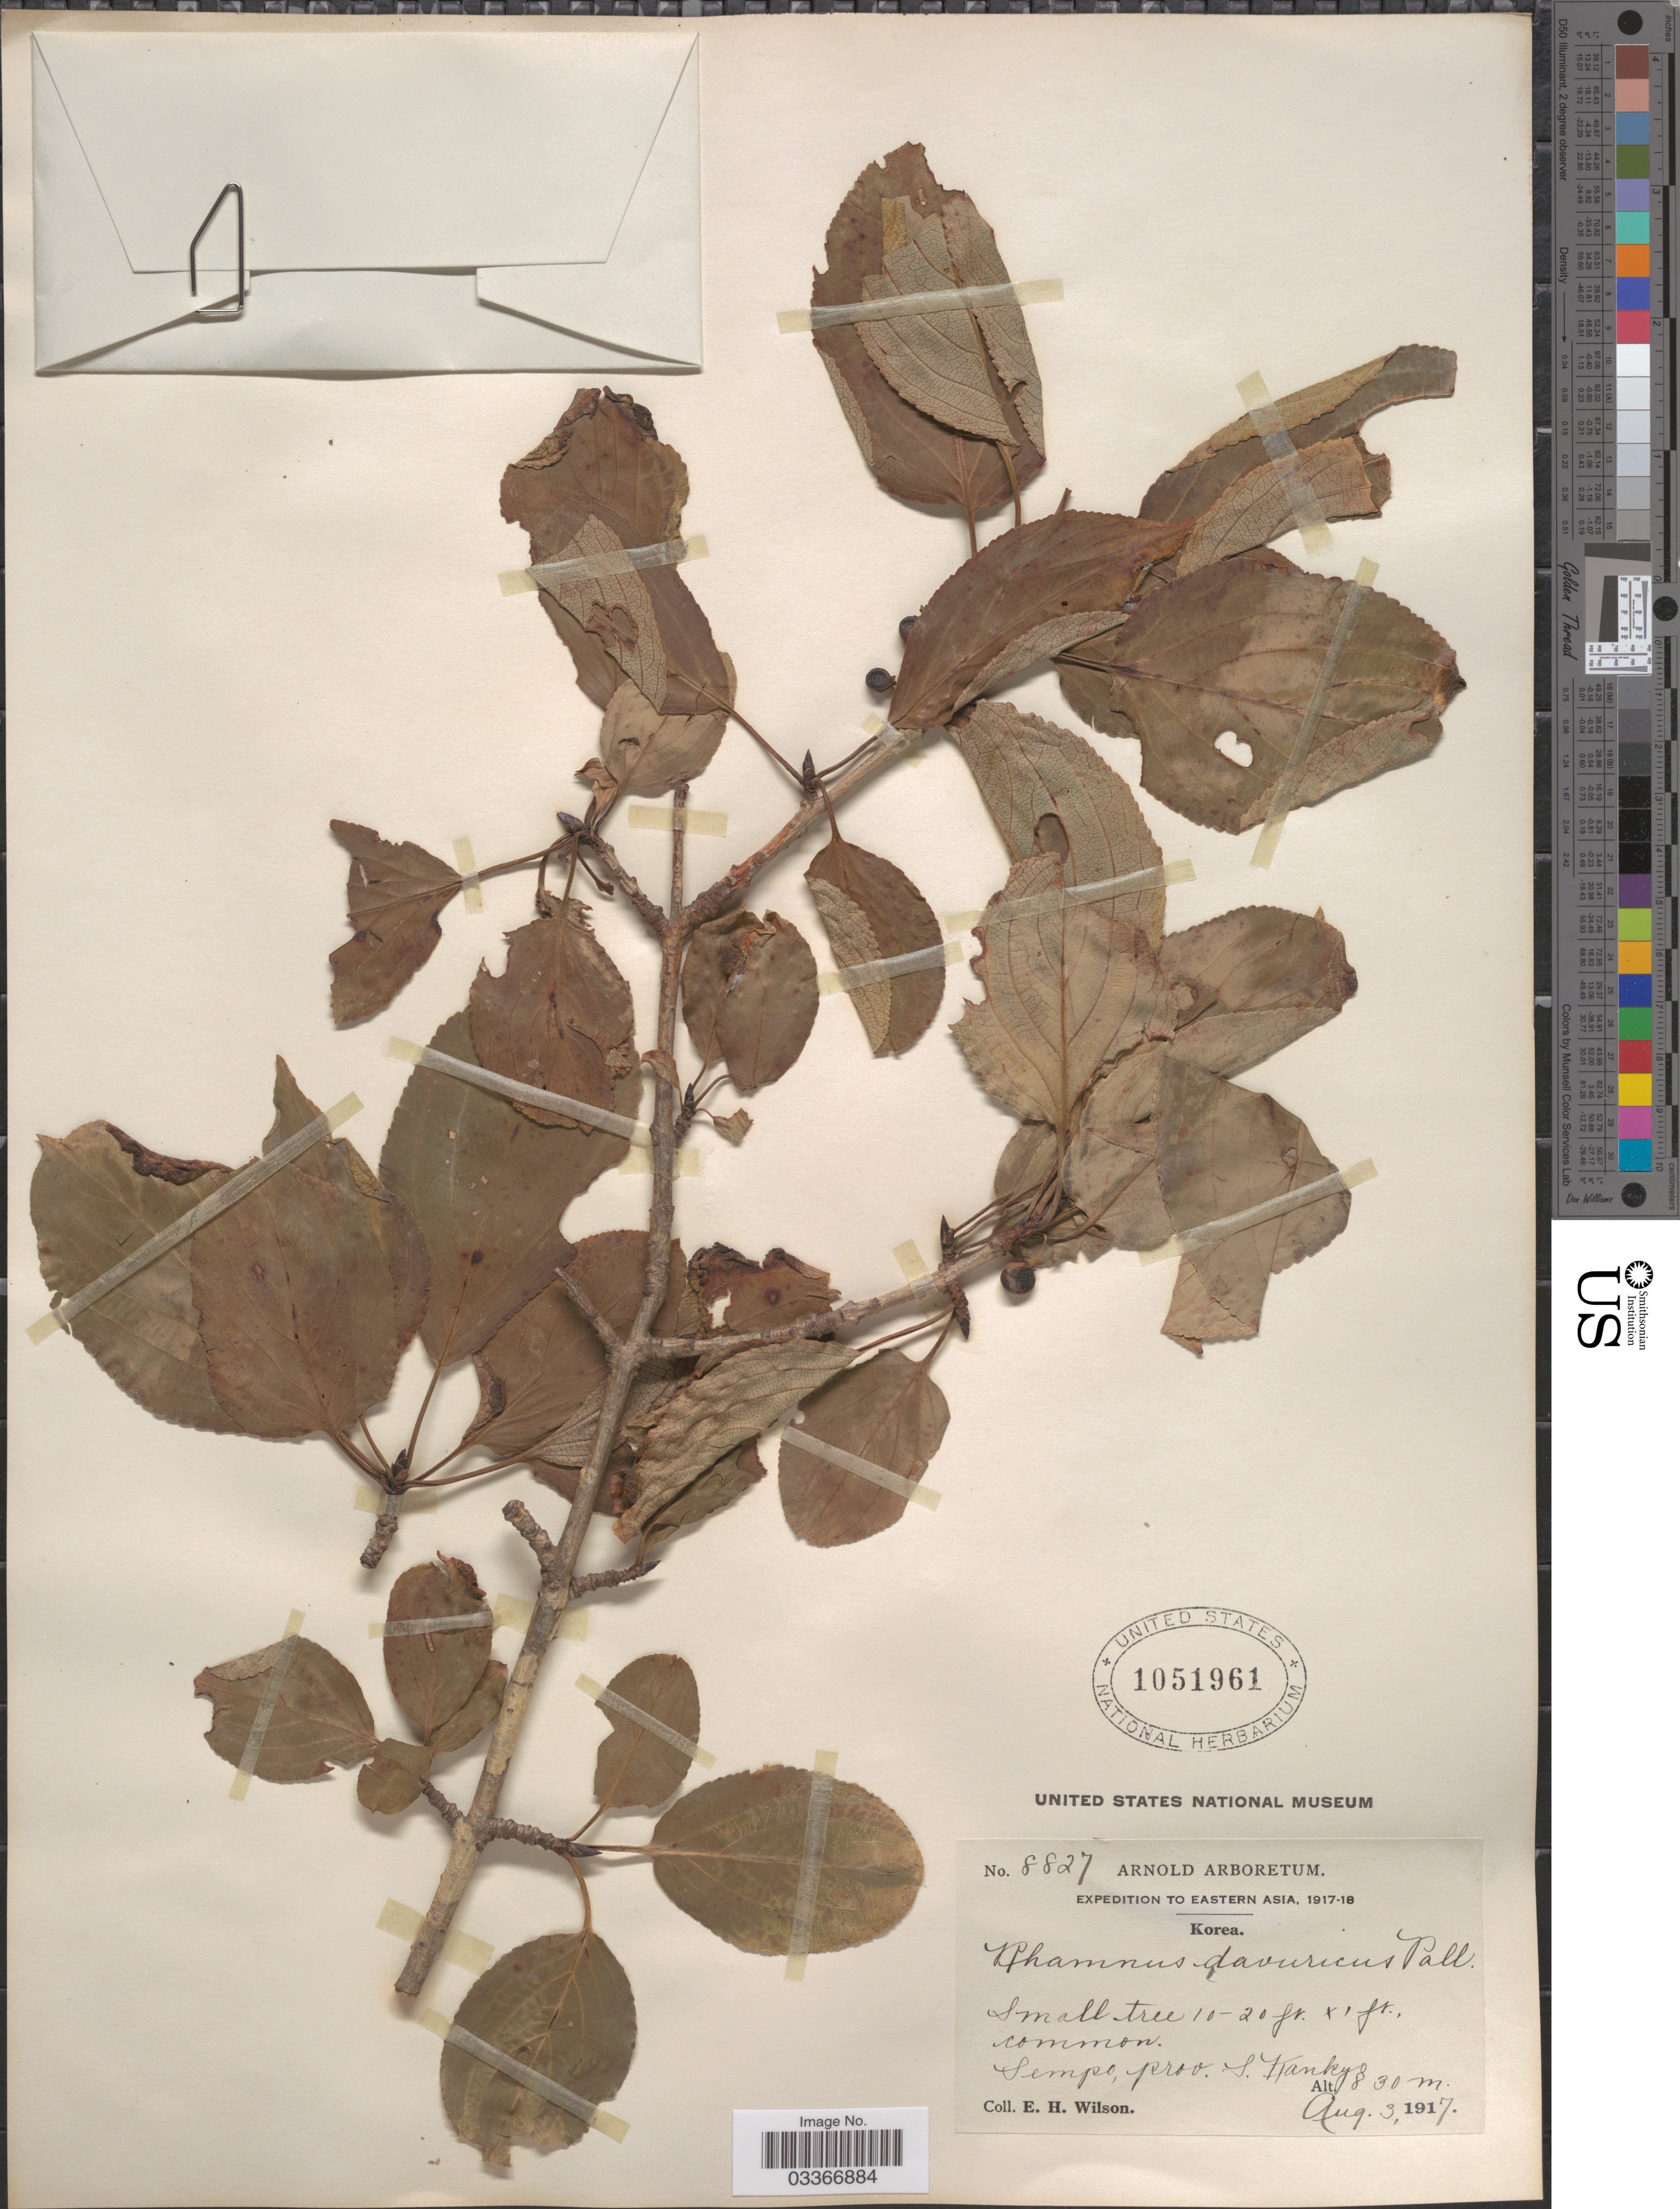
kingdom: Plantae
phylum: Tracheophyta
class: Magnoliopsida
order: Rosales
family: Rhamnaceae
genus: Rhamnus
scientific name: Rhamnus davurica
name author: Pall.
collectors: E. Wilson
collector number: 8827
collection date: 1917-08-03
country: North Korea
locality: Sempo, prov. S. Kankyo.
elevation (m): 830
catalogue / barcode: US 1051961